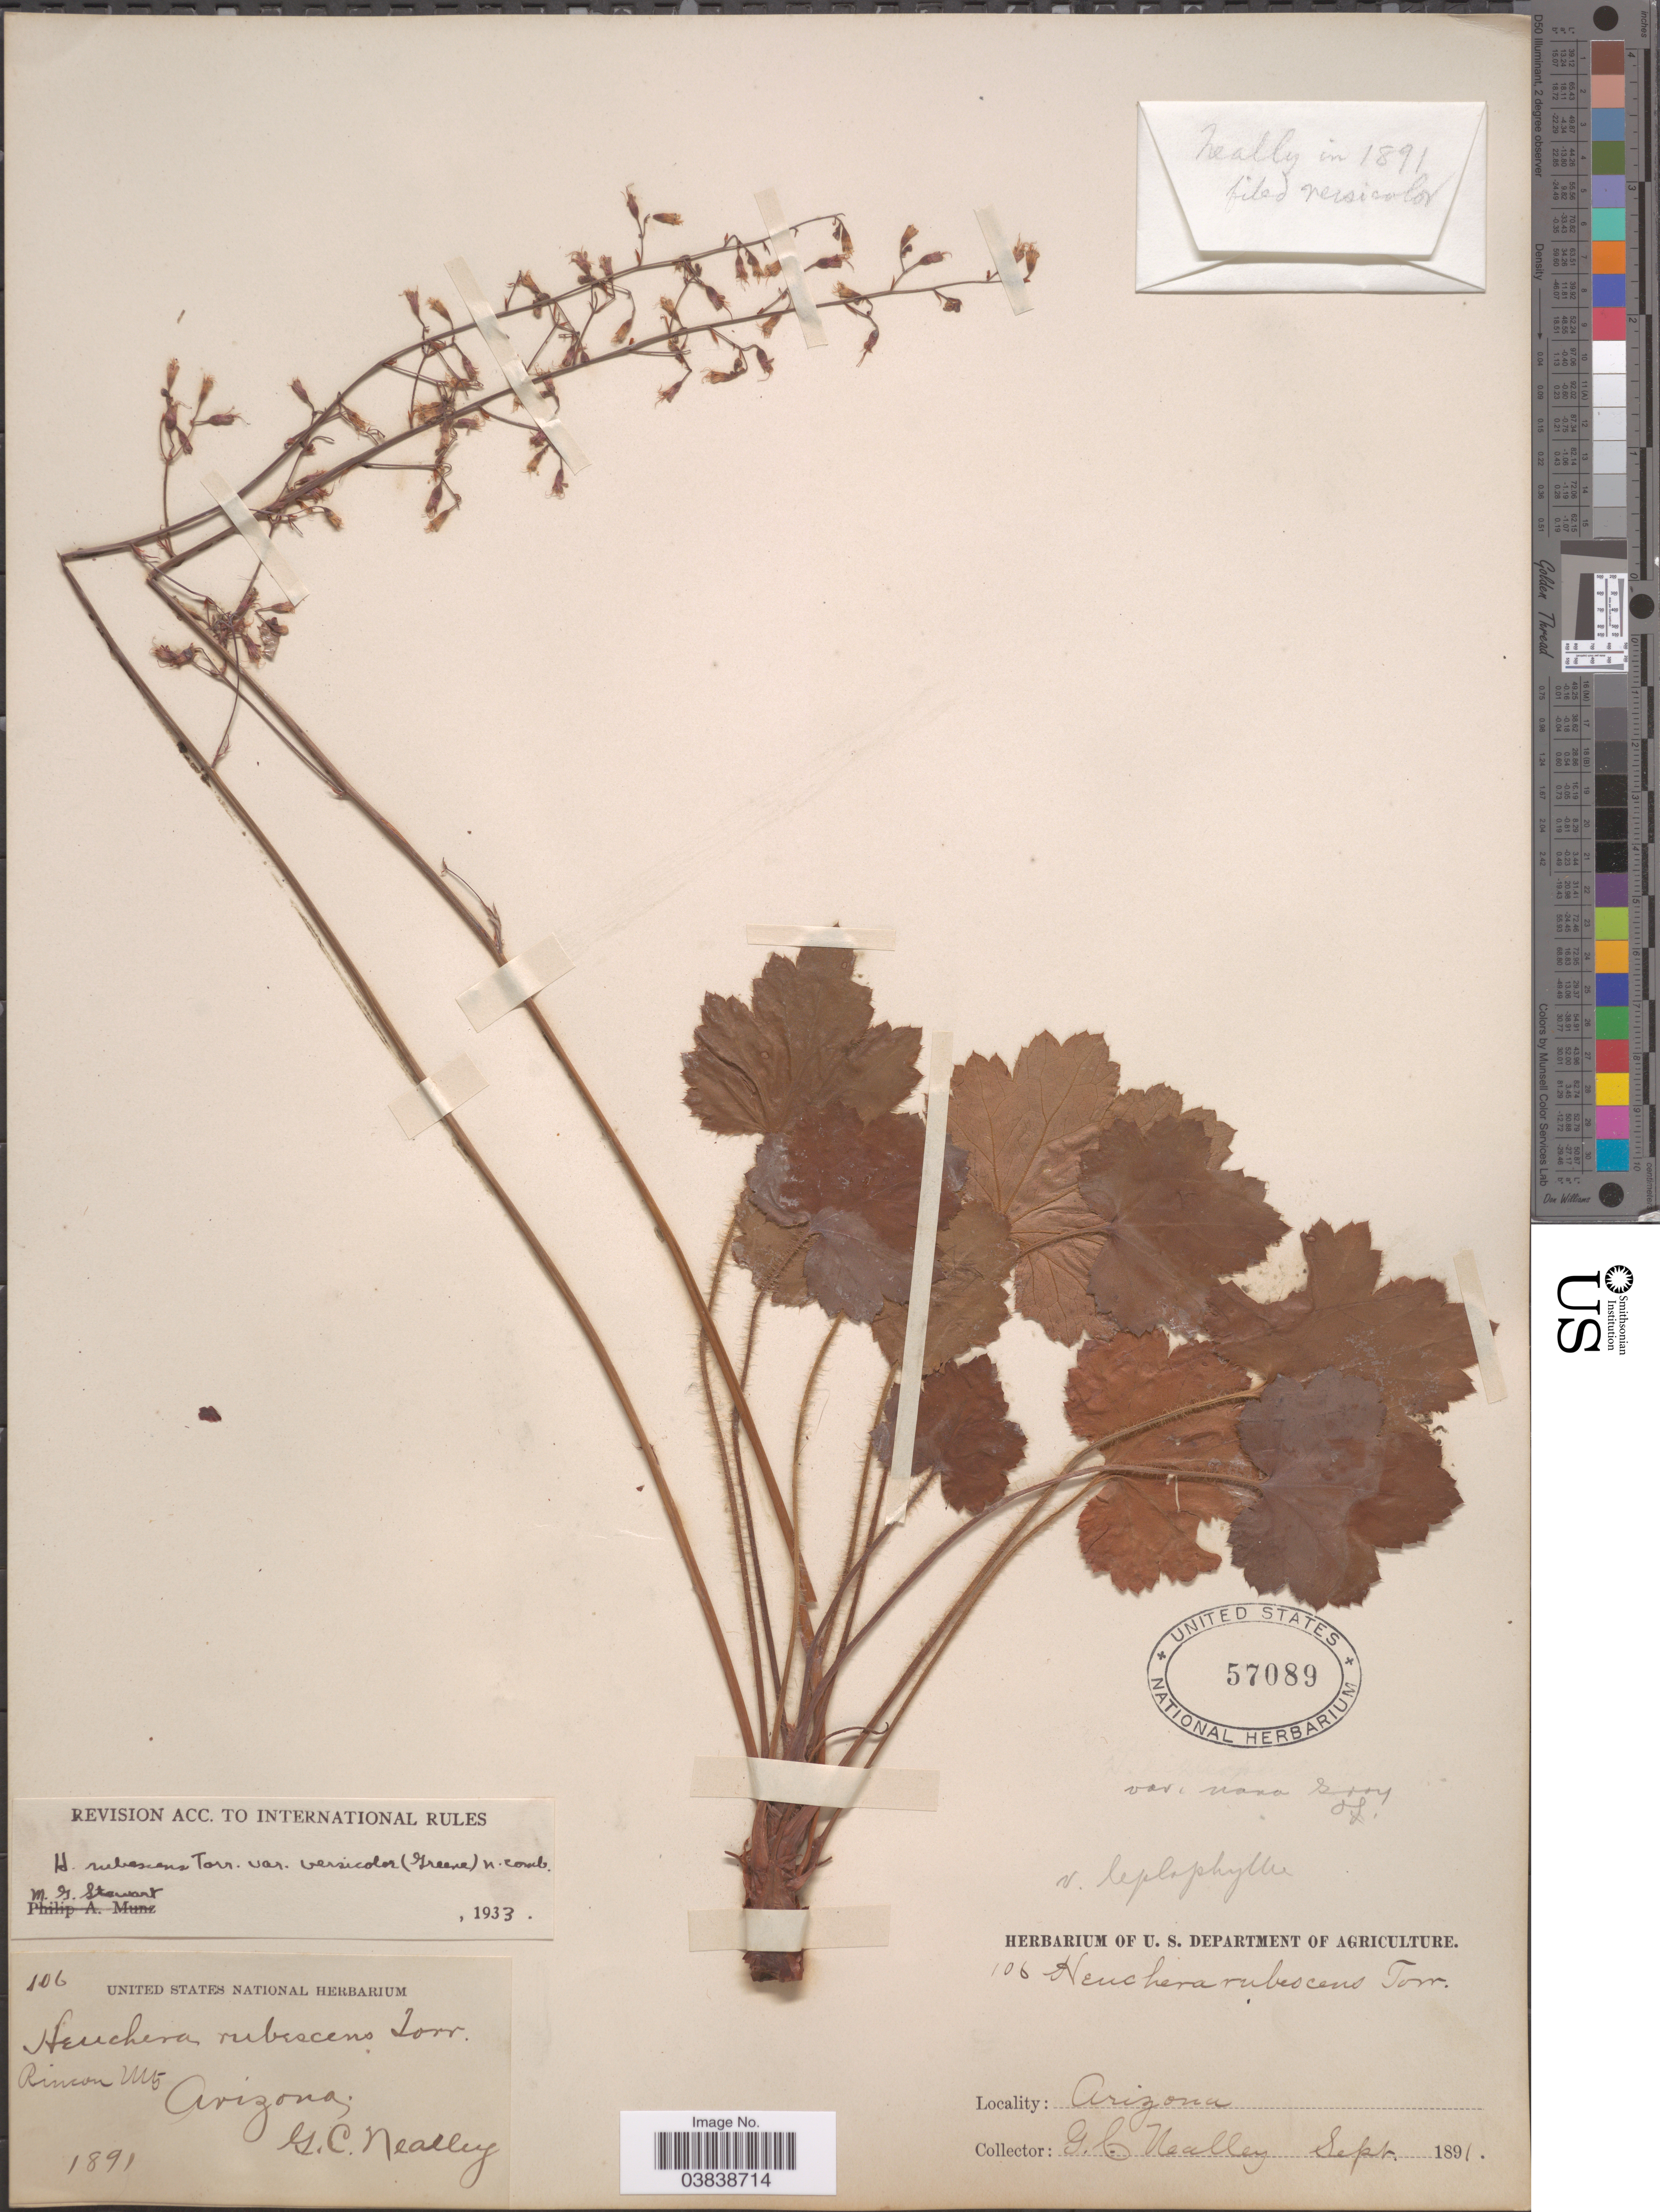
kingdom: Plantae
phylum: Tracheophyta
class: Magnoliopsida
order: Saxifragales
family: Saxifragaceae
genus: Heuchera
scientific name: Heuchera leptomeria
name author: Greene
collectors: G. Neally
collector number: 106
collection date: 1891-09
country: United States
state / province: Arizona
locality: Rincon Mts.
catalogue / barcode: US 57089